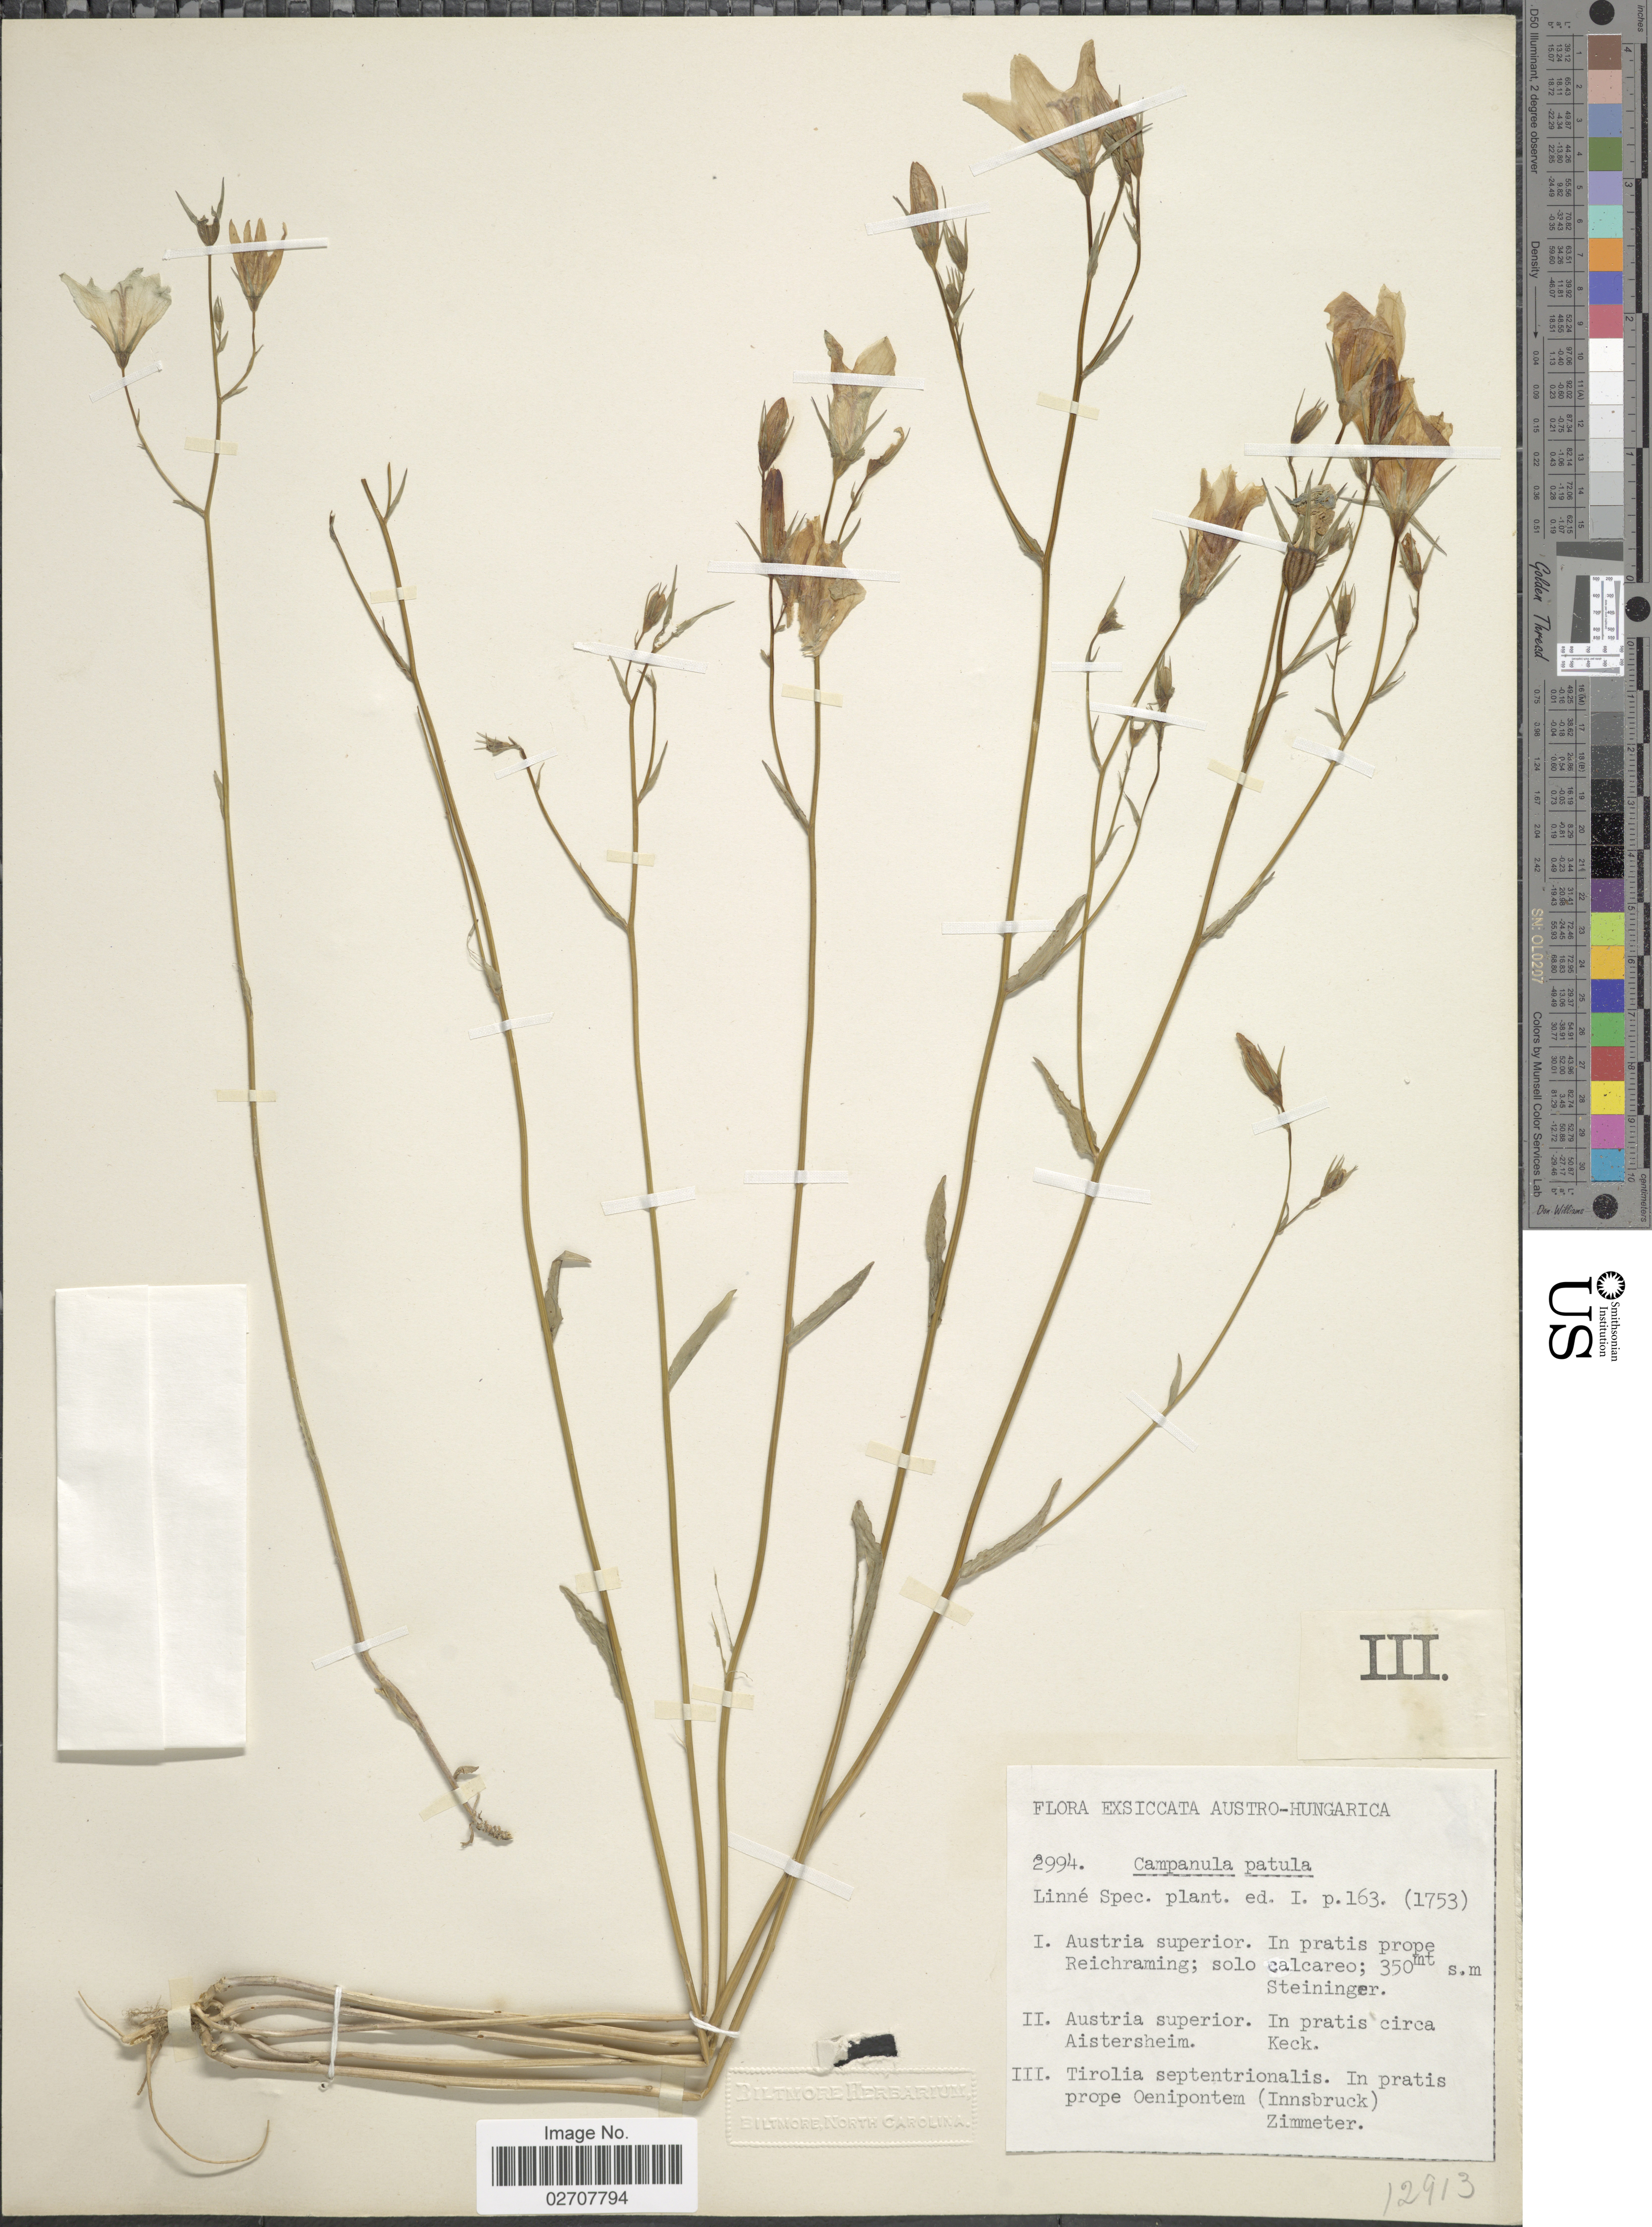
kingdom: Plantae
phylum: Tracheophyta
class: Magnoliopsida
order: Asterales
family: Campanulaceae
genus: Campanula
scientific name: Campanula patula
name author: L.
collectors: A. Zimmeter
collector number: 2994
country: Austria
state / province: Tirol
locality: Austro-Hungarica. Tirolia septentrionalis. In pratis prope Oenipontem (Innsbruck)